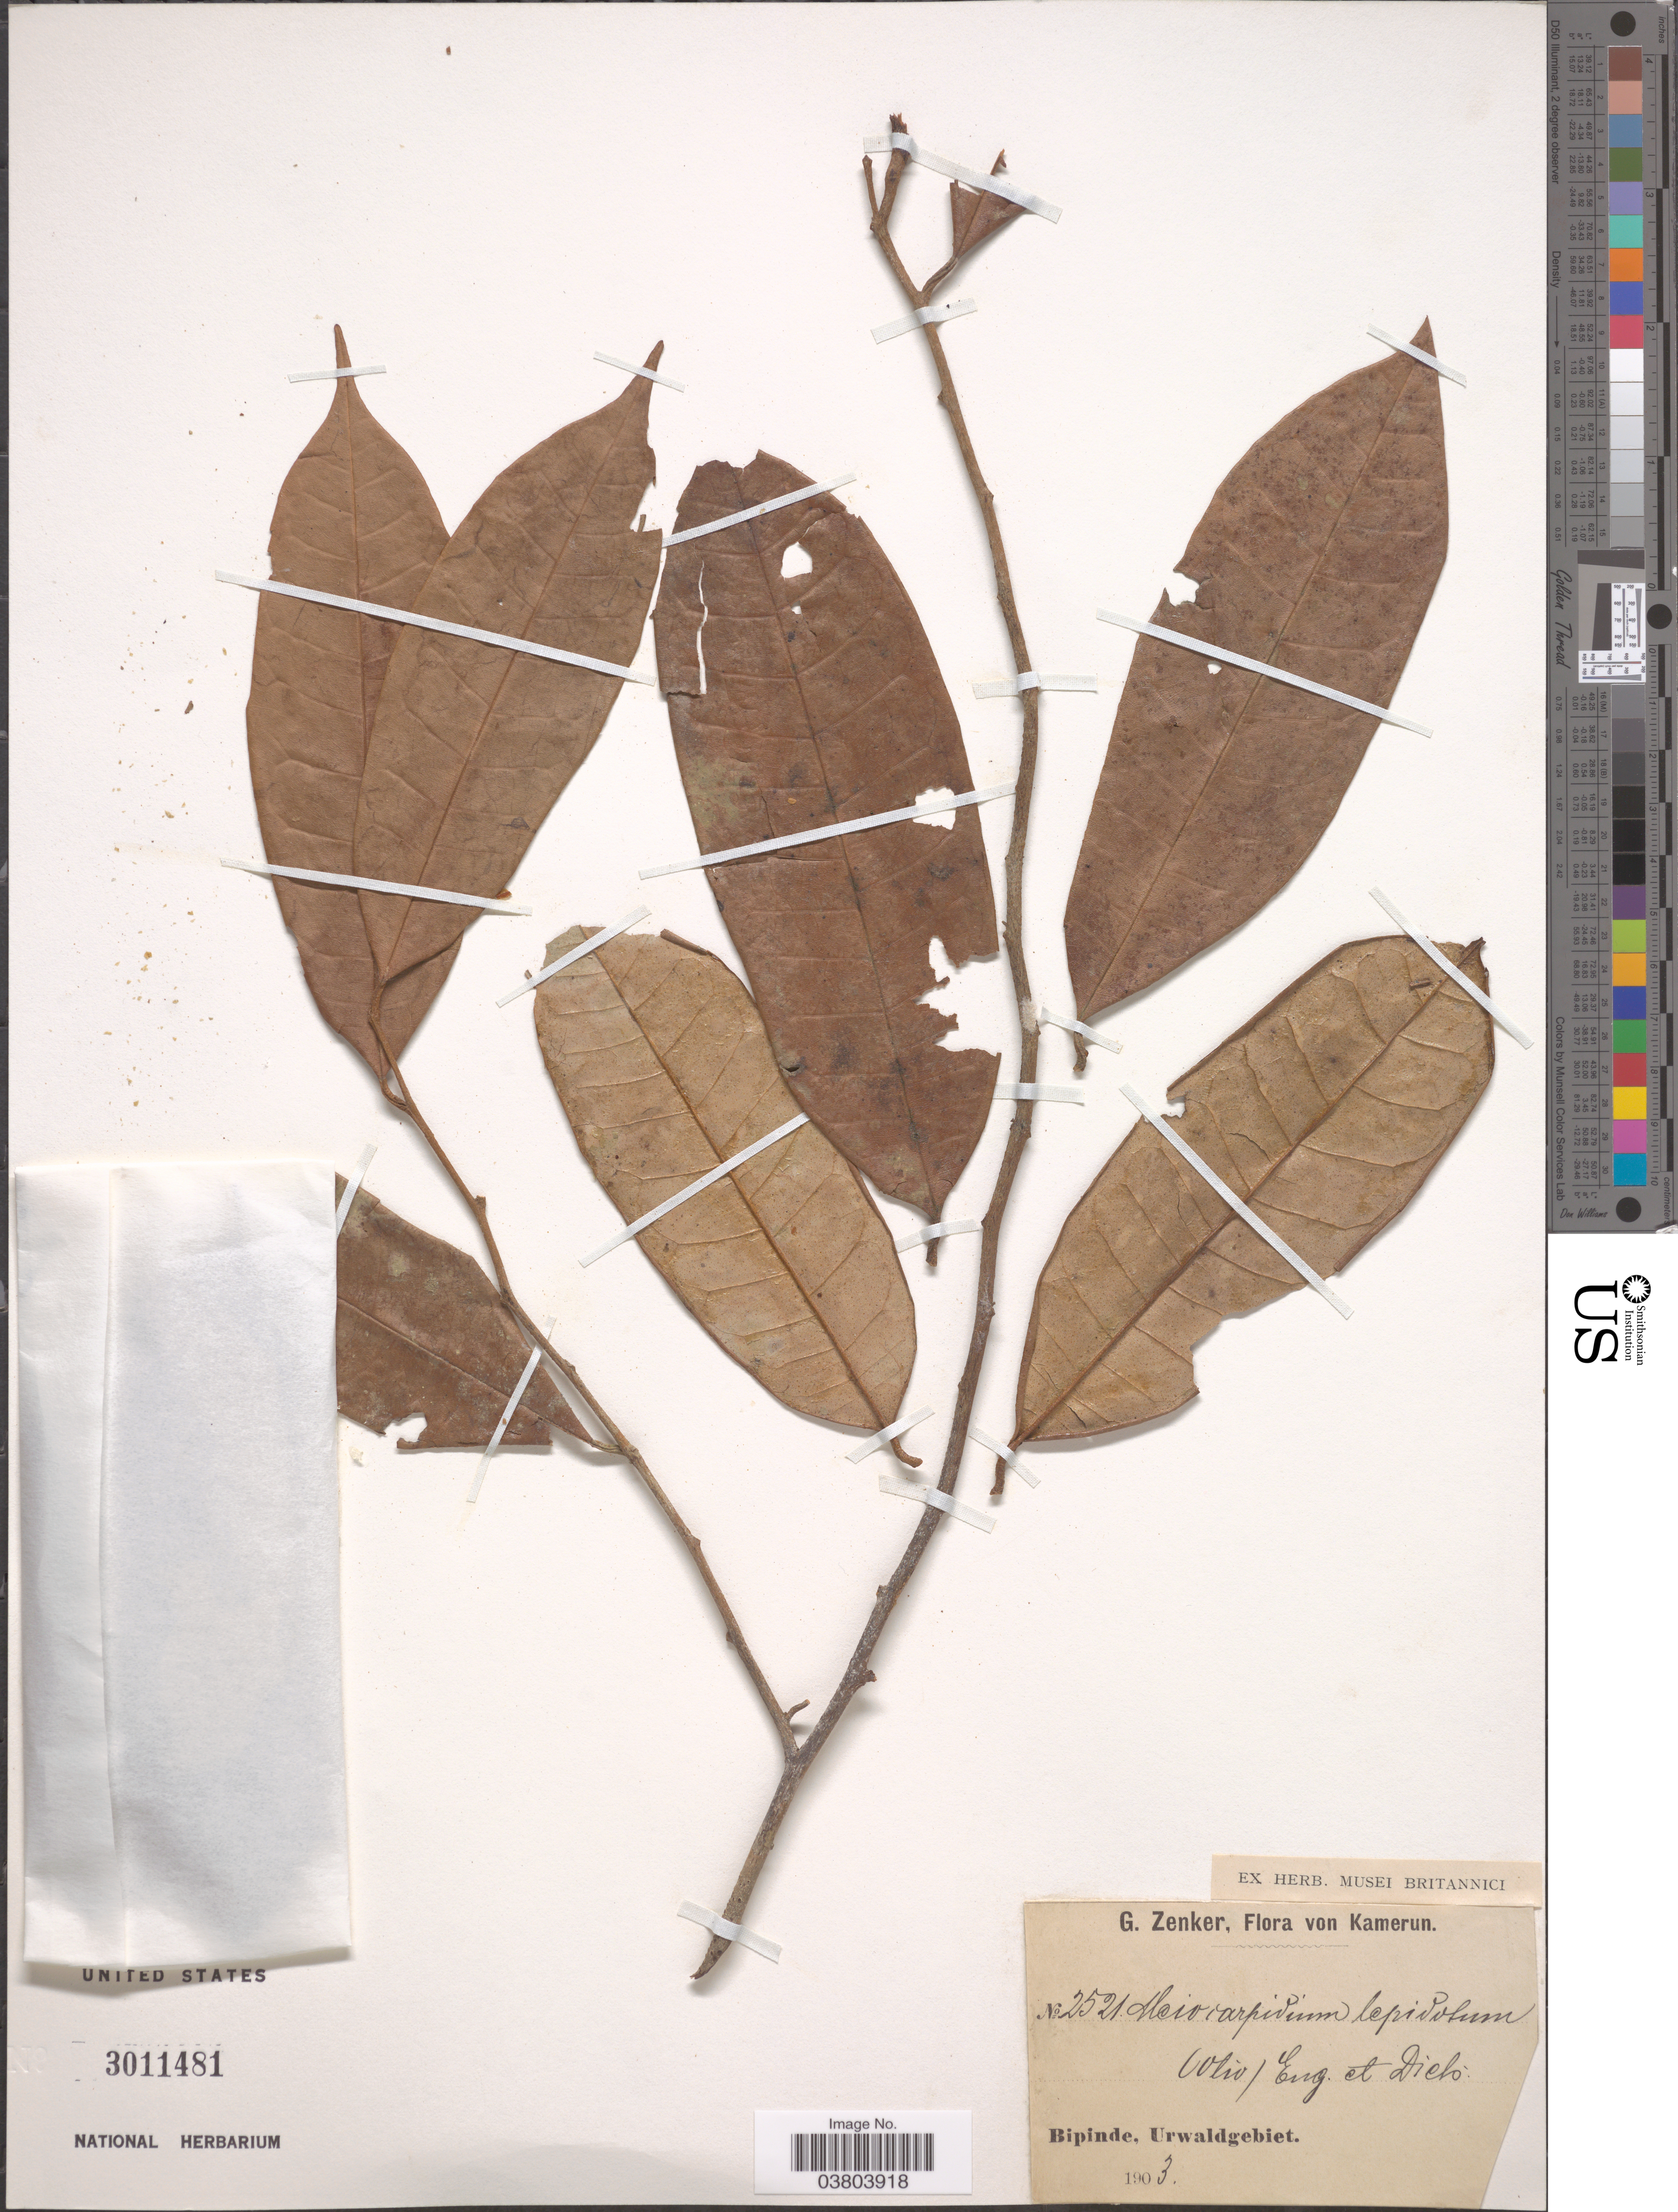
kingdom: Plantae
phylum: Tracheophyta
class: Magnoliopsida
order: Magnoliales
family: Annonaceae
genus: Meiocarpidium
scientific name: Meiocarpidium lepidotum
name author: Engl. & Diels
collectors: G. A. Zenker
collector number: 2521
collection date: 1903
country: Cameroon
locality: Bipinde, Urwaldgebiet.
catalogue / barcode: US 3011481